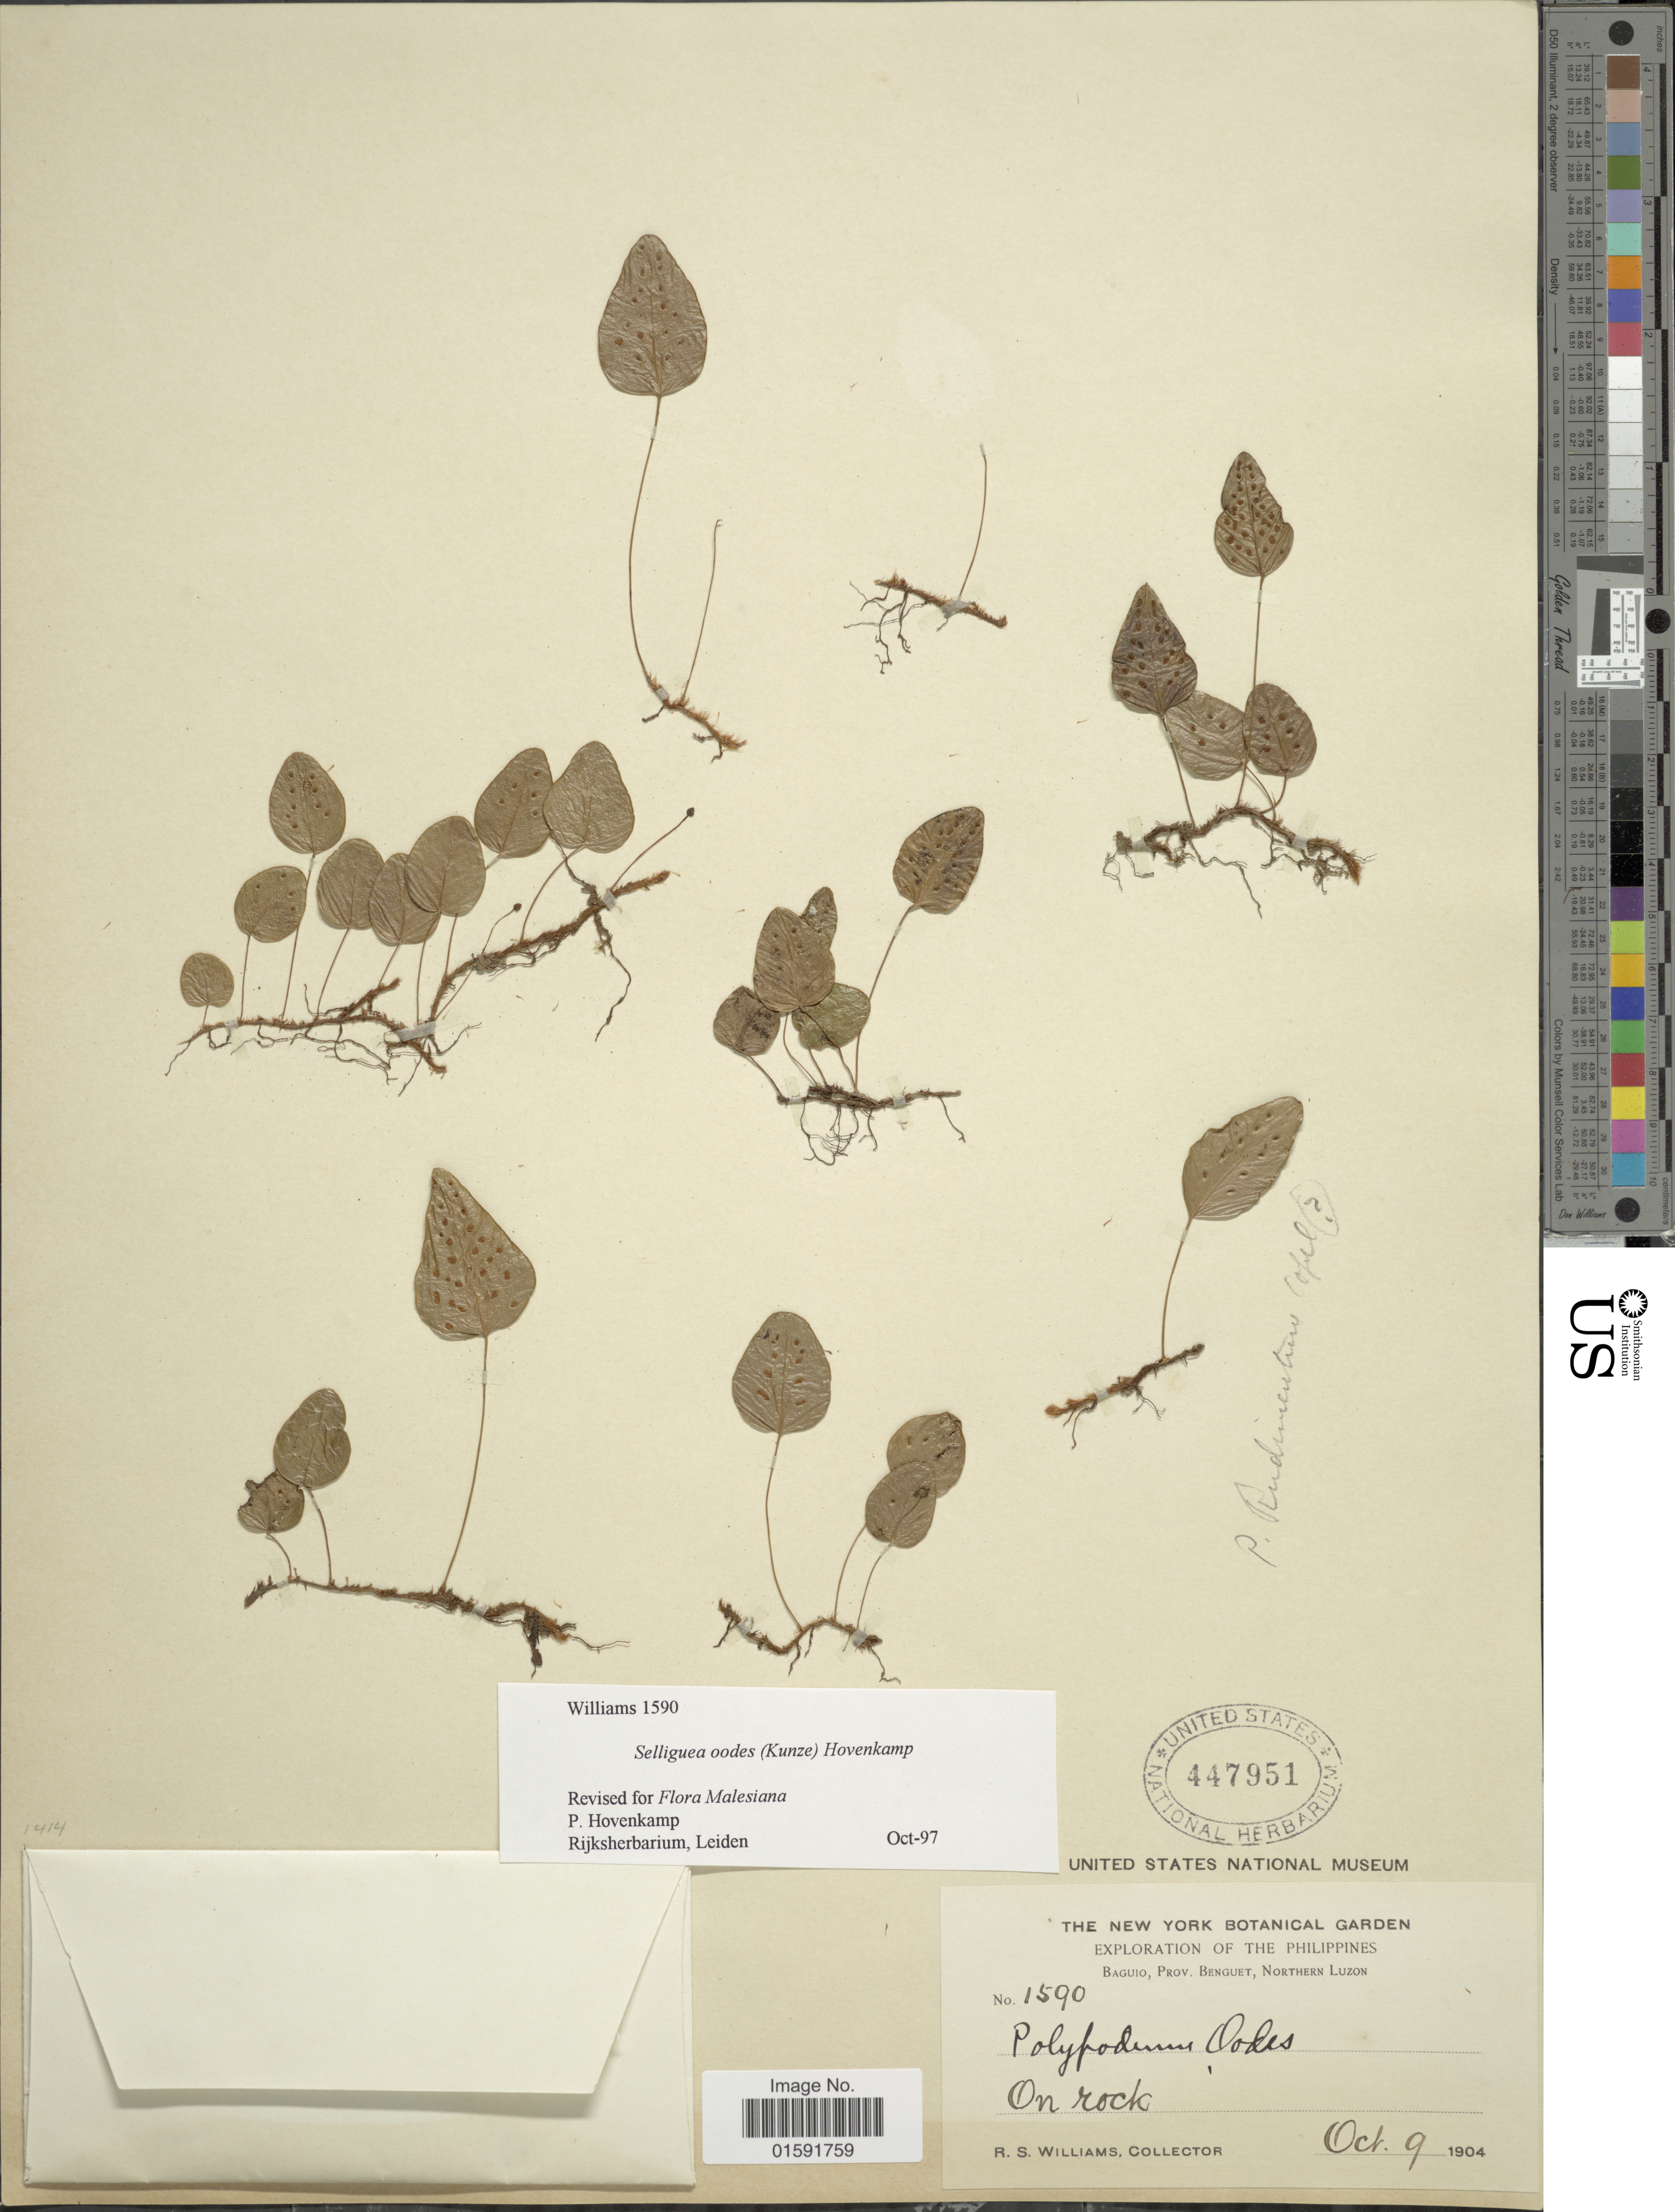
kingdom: Plantae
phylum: Tracheophyta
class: Polypodiopsida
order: Polypodiales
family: Polypodiaceae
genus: Selliguea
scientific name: Selliguea oodes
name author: (Kunze) Hovenkamp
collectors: R. S. Williams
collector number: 1590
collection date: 1904-10-09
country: Philippines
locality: Baguio, Prov. Benguet, Northern Luzon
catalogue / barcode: US 447951